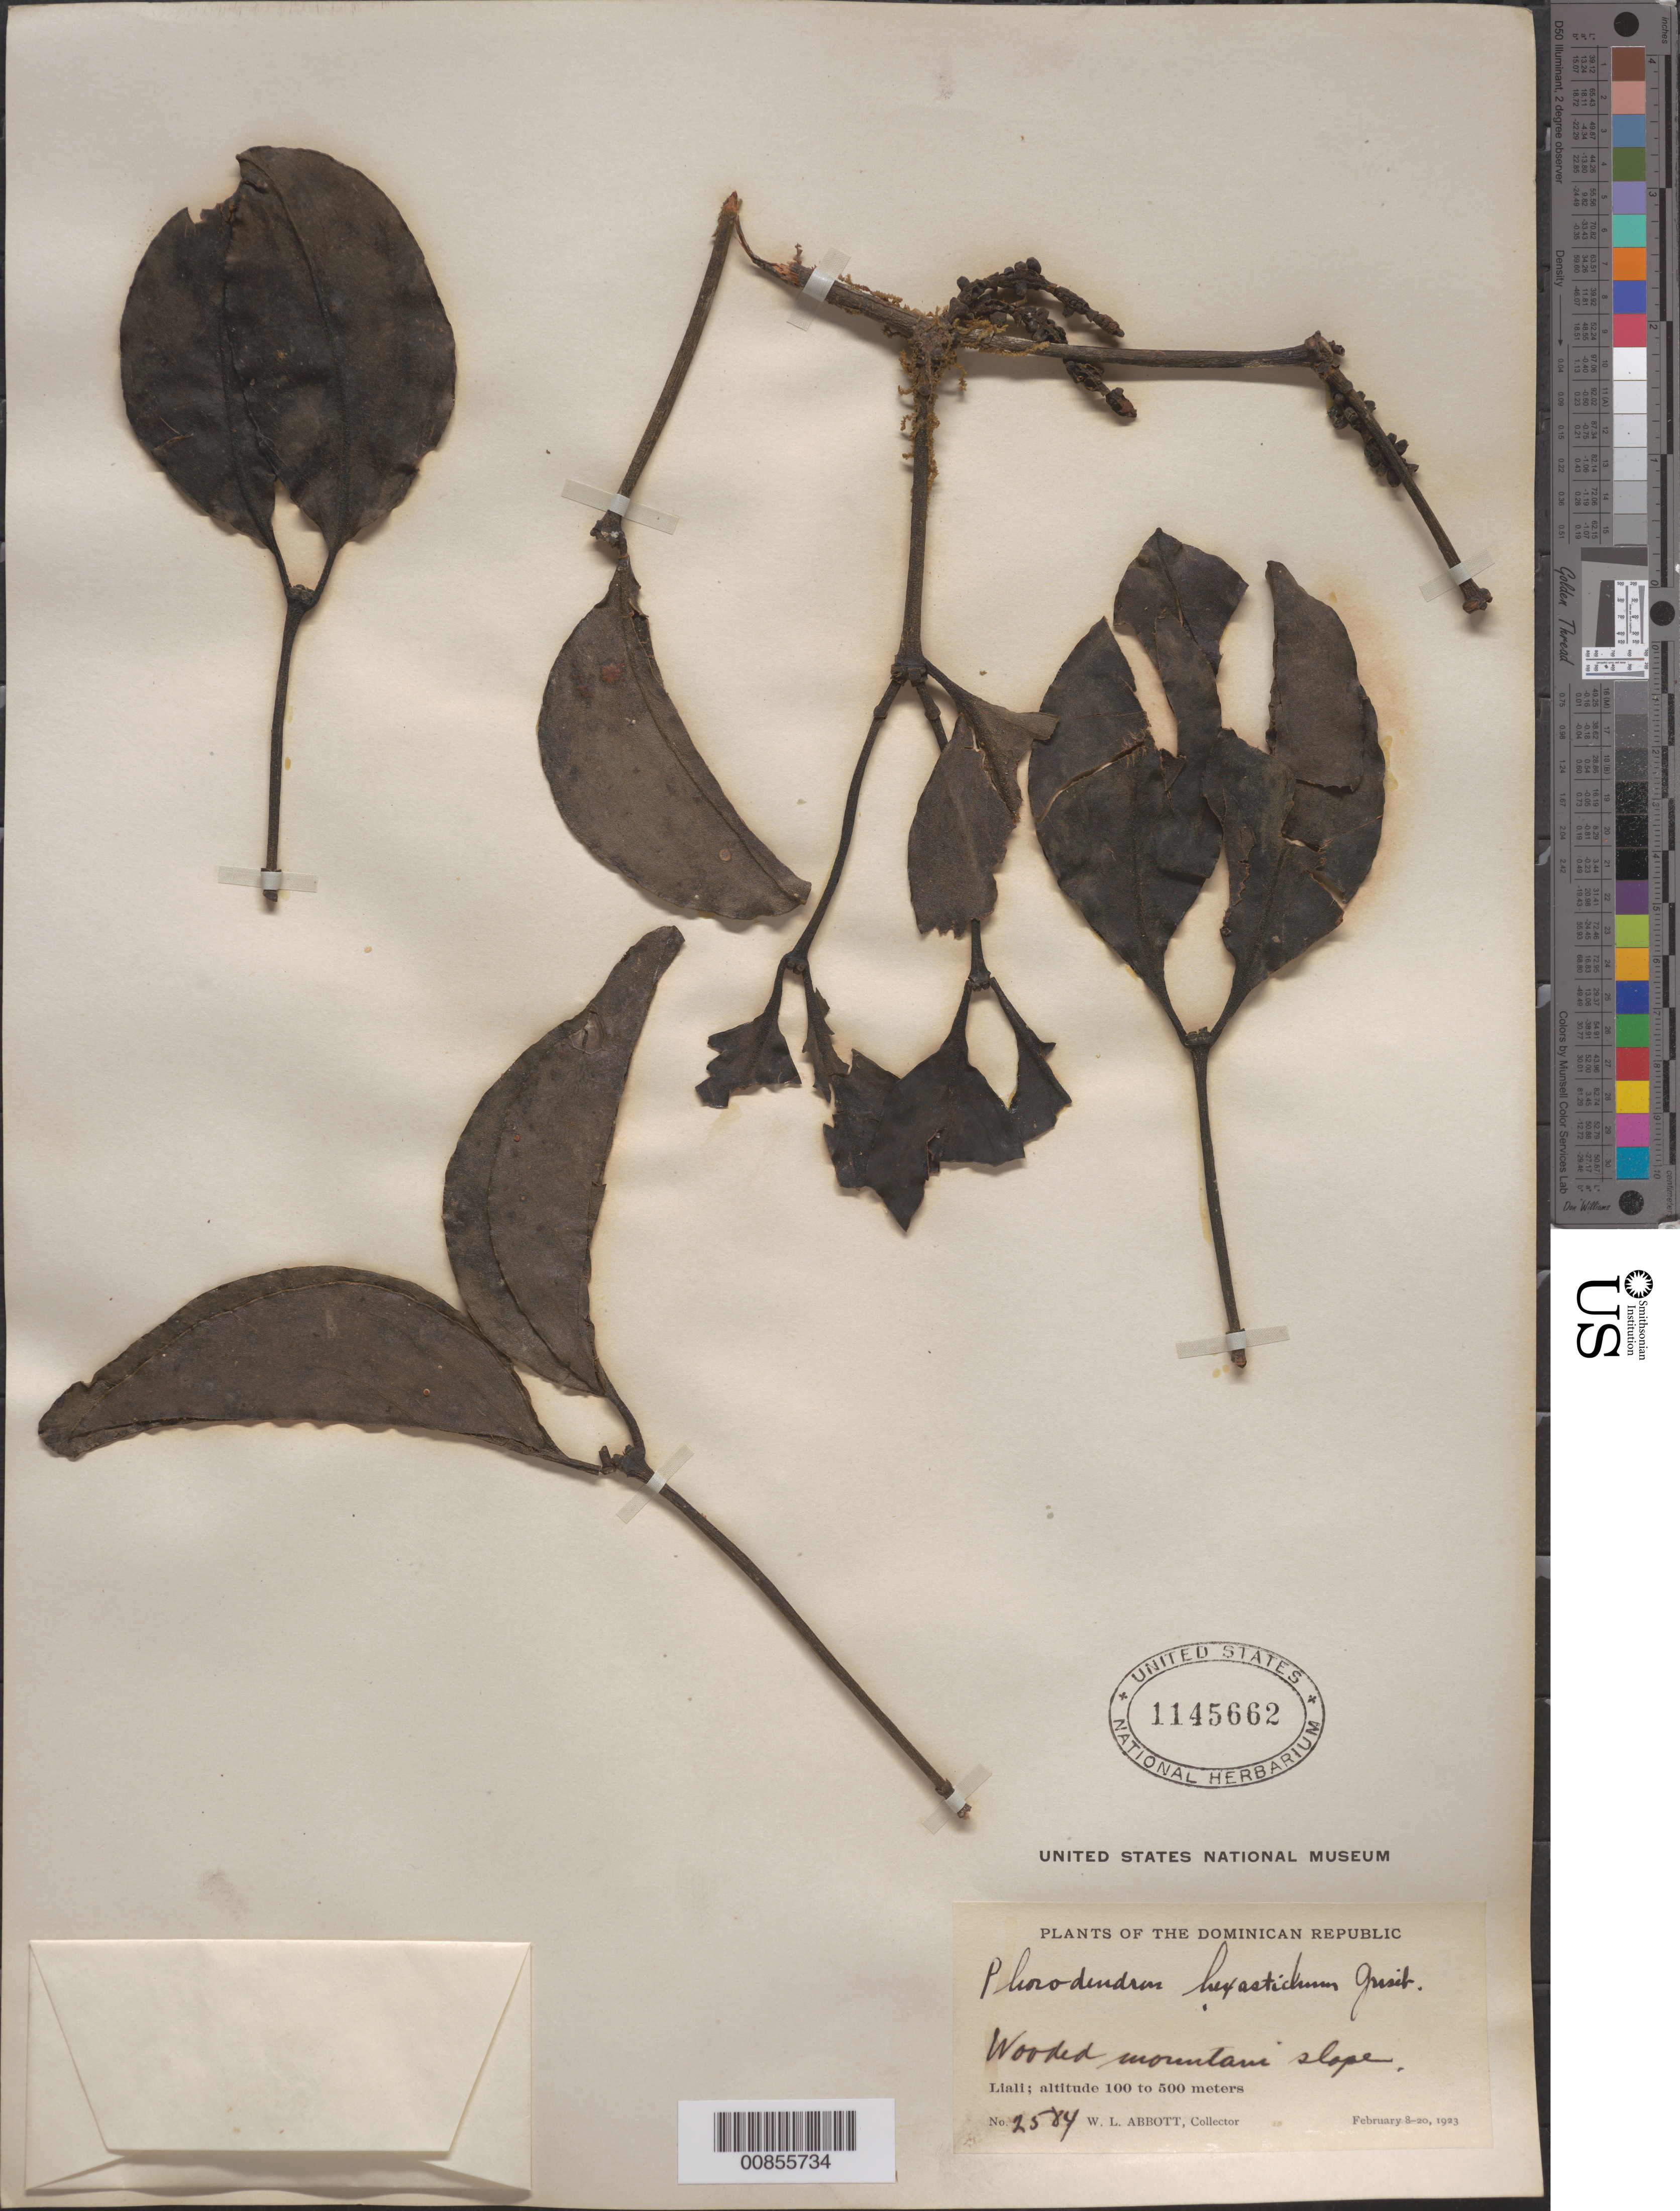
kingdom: Plantae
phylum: Tracheophyta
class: Magnoliopsida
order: Santalales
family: Viscaceae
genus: Phoradendron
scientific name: Phoradendron racemosum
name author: (Aubl.) Krug & Urb.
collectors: W. L. Abbott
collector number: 2584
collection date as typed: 08 Feb 1923 to 20 Feb 1923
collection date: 1923-02-08/1923-02-20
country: Dominican Republic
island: Hispaniola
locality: Liali.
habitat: Wooded mountain slope.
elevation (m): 100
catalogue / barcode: US 1145662